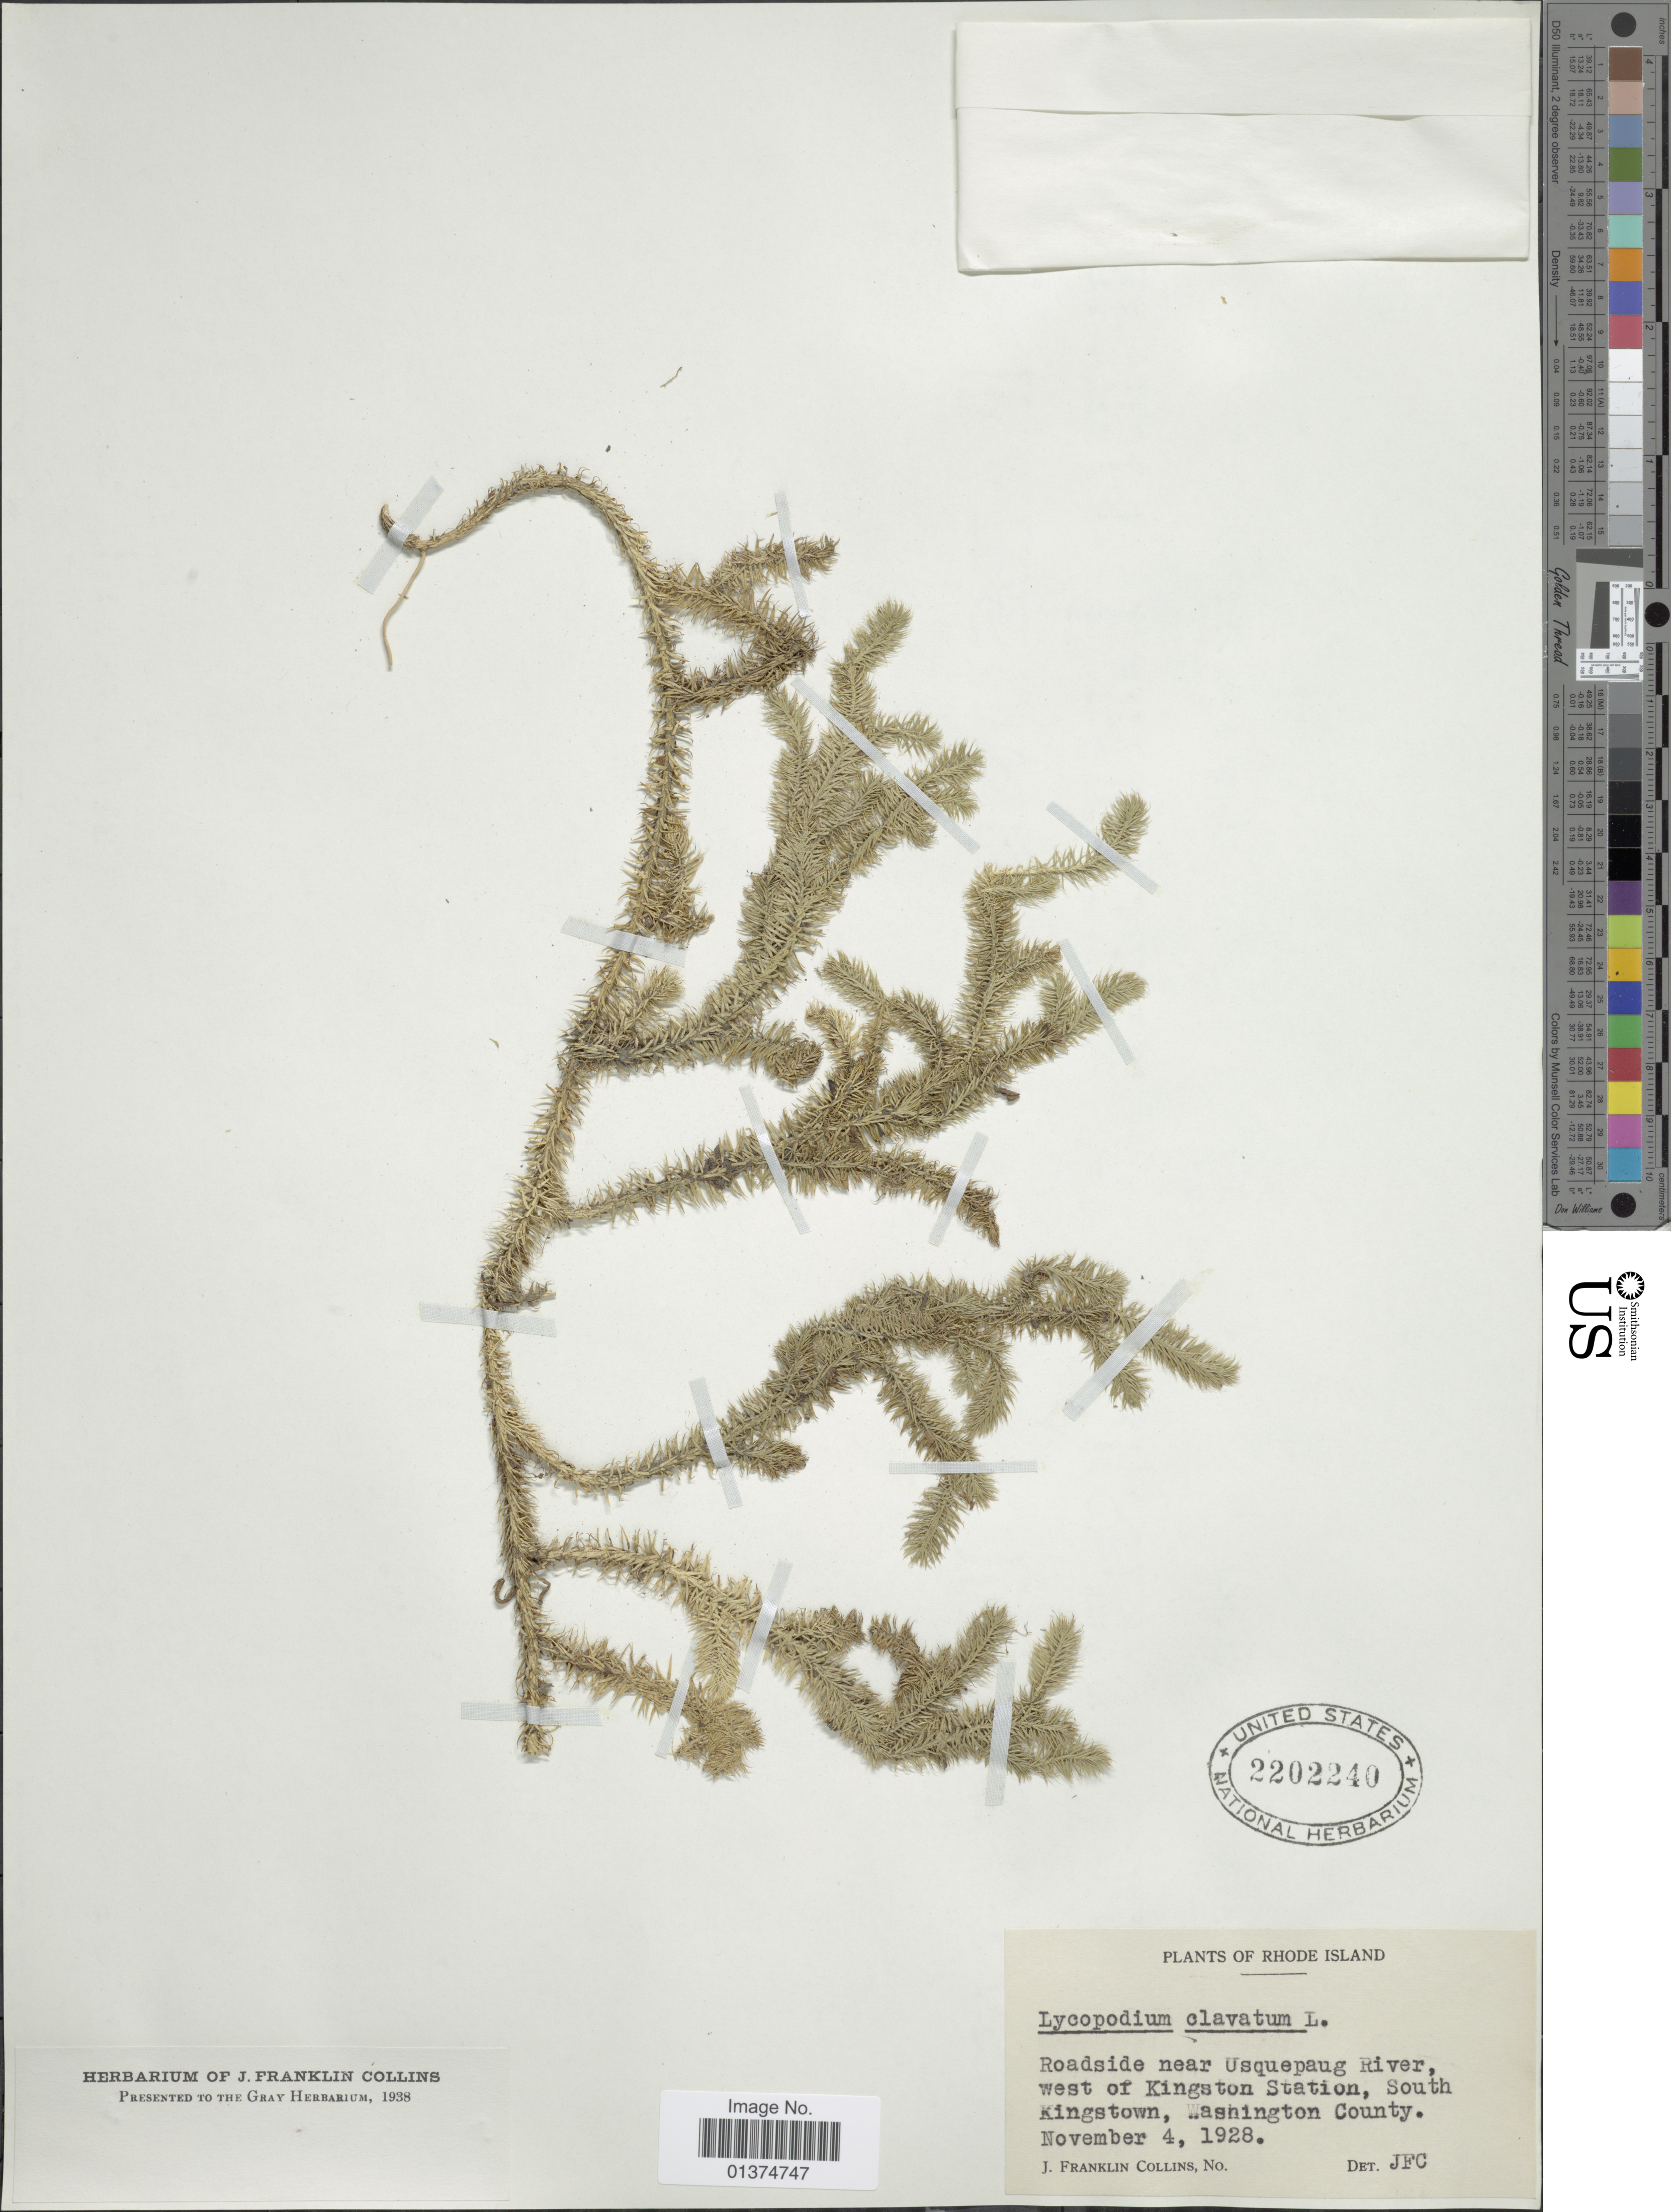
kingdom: Plantae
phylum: Tracheophyta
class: Lycopodiopsida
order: Lycopodiales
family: Lycopodiaceae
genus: Lycopodium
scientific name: Lycopodium clavatum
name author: L.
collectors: J. Collins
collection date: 1928-11-04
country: United States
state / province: Rhode Island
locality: Roadside near Usquepaug River, west of Kingston Station, South Kingstown,Washington County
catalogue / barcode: US 2202240